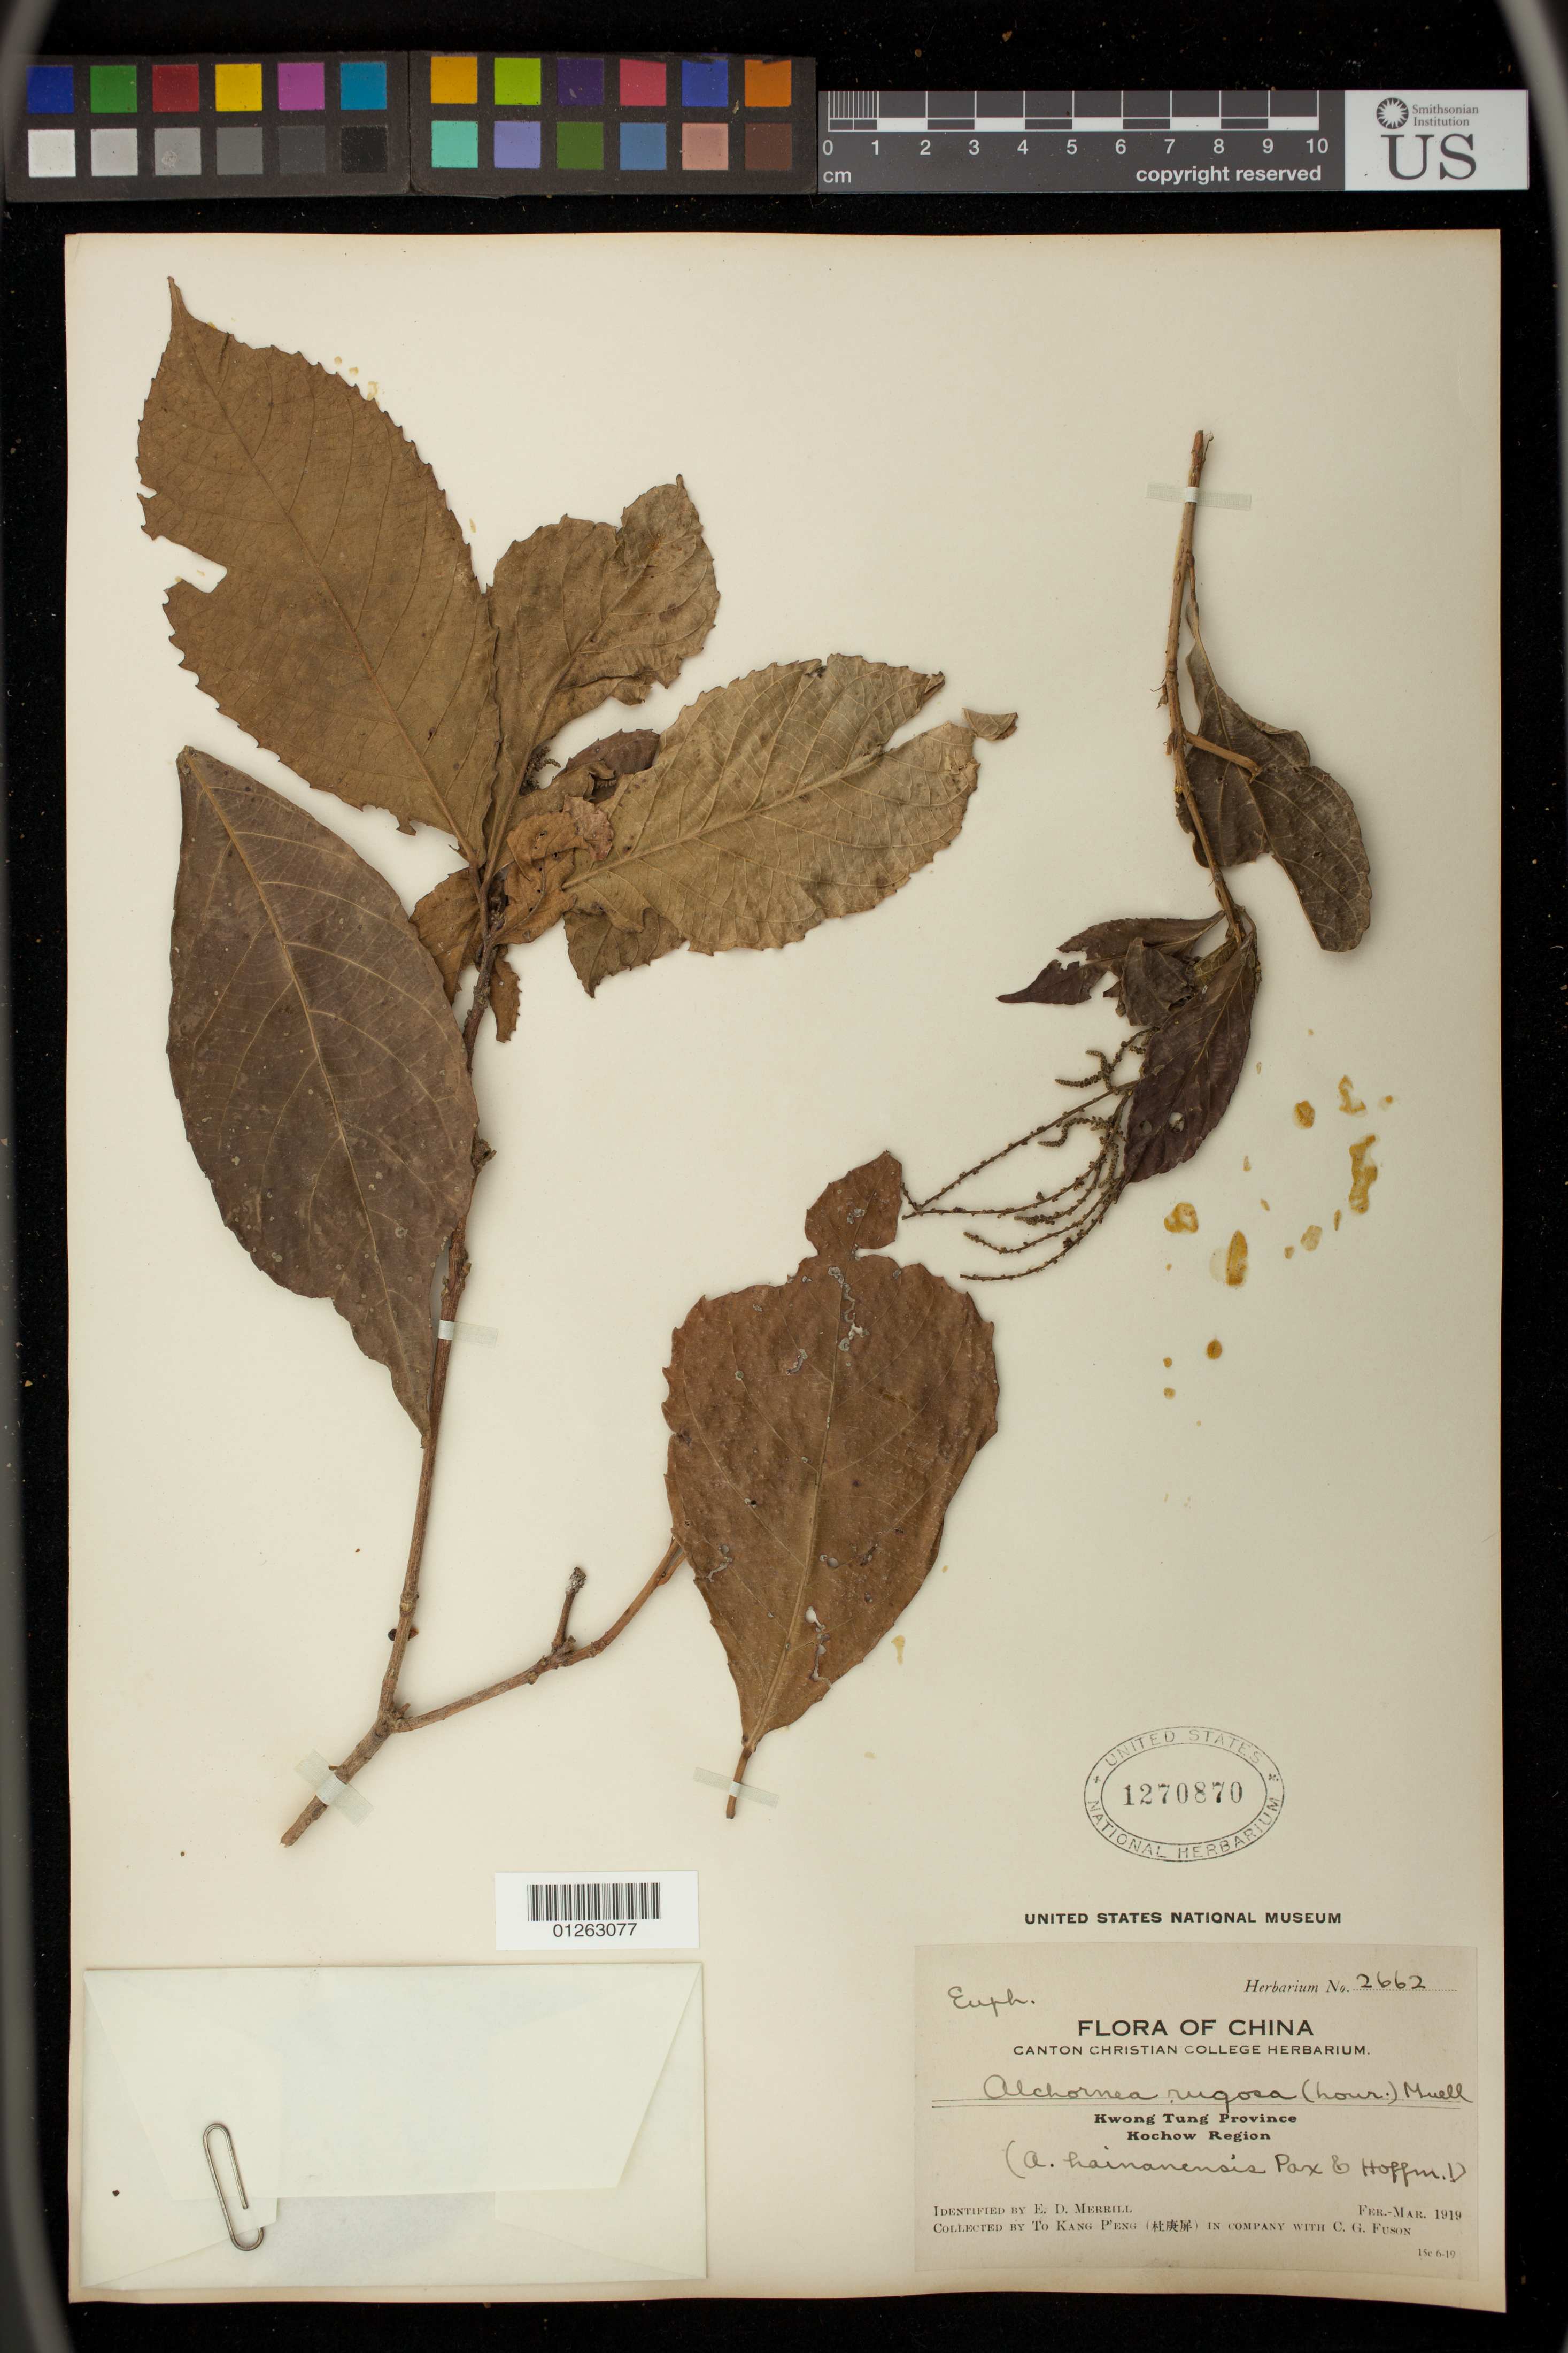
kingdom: Plantae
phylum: Tracheophyta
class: Magnoliopsida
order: Malpighiales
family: Euphorbiaceae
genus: Alchornea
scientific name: Alchornea rugosa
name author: (Lour.) Müll. Arg.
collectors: T. K. Peng & C. Fuson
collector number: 2662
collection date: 1919-02/1919-03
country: China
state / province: Guangdong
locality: Kochow Region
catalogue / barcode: US 1270870